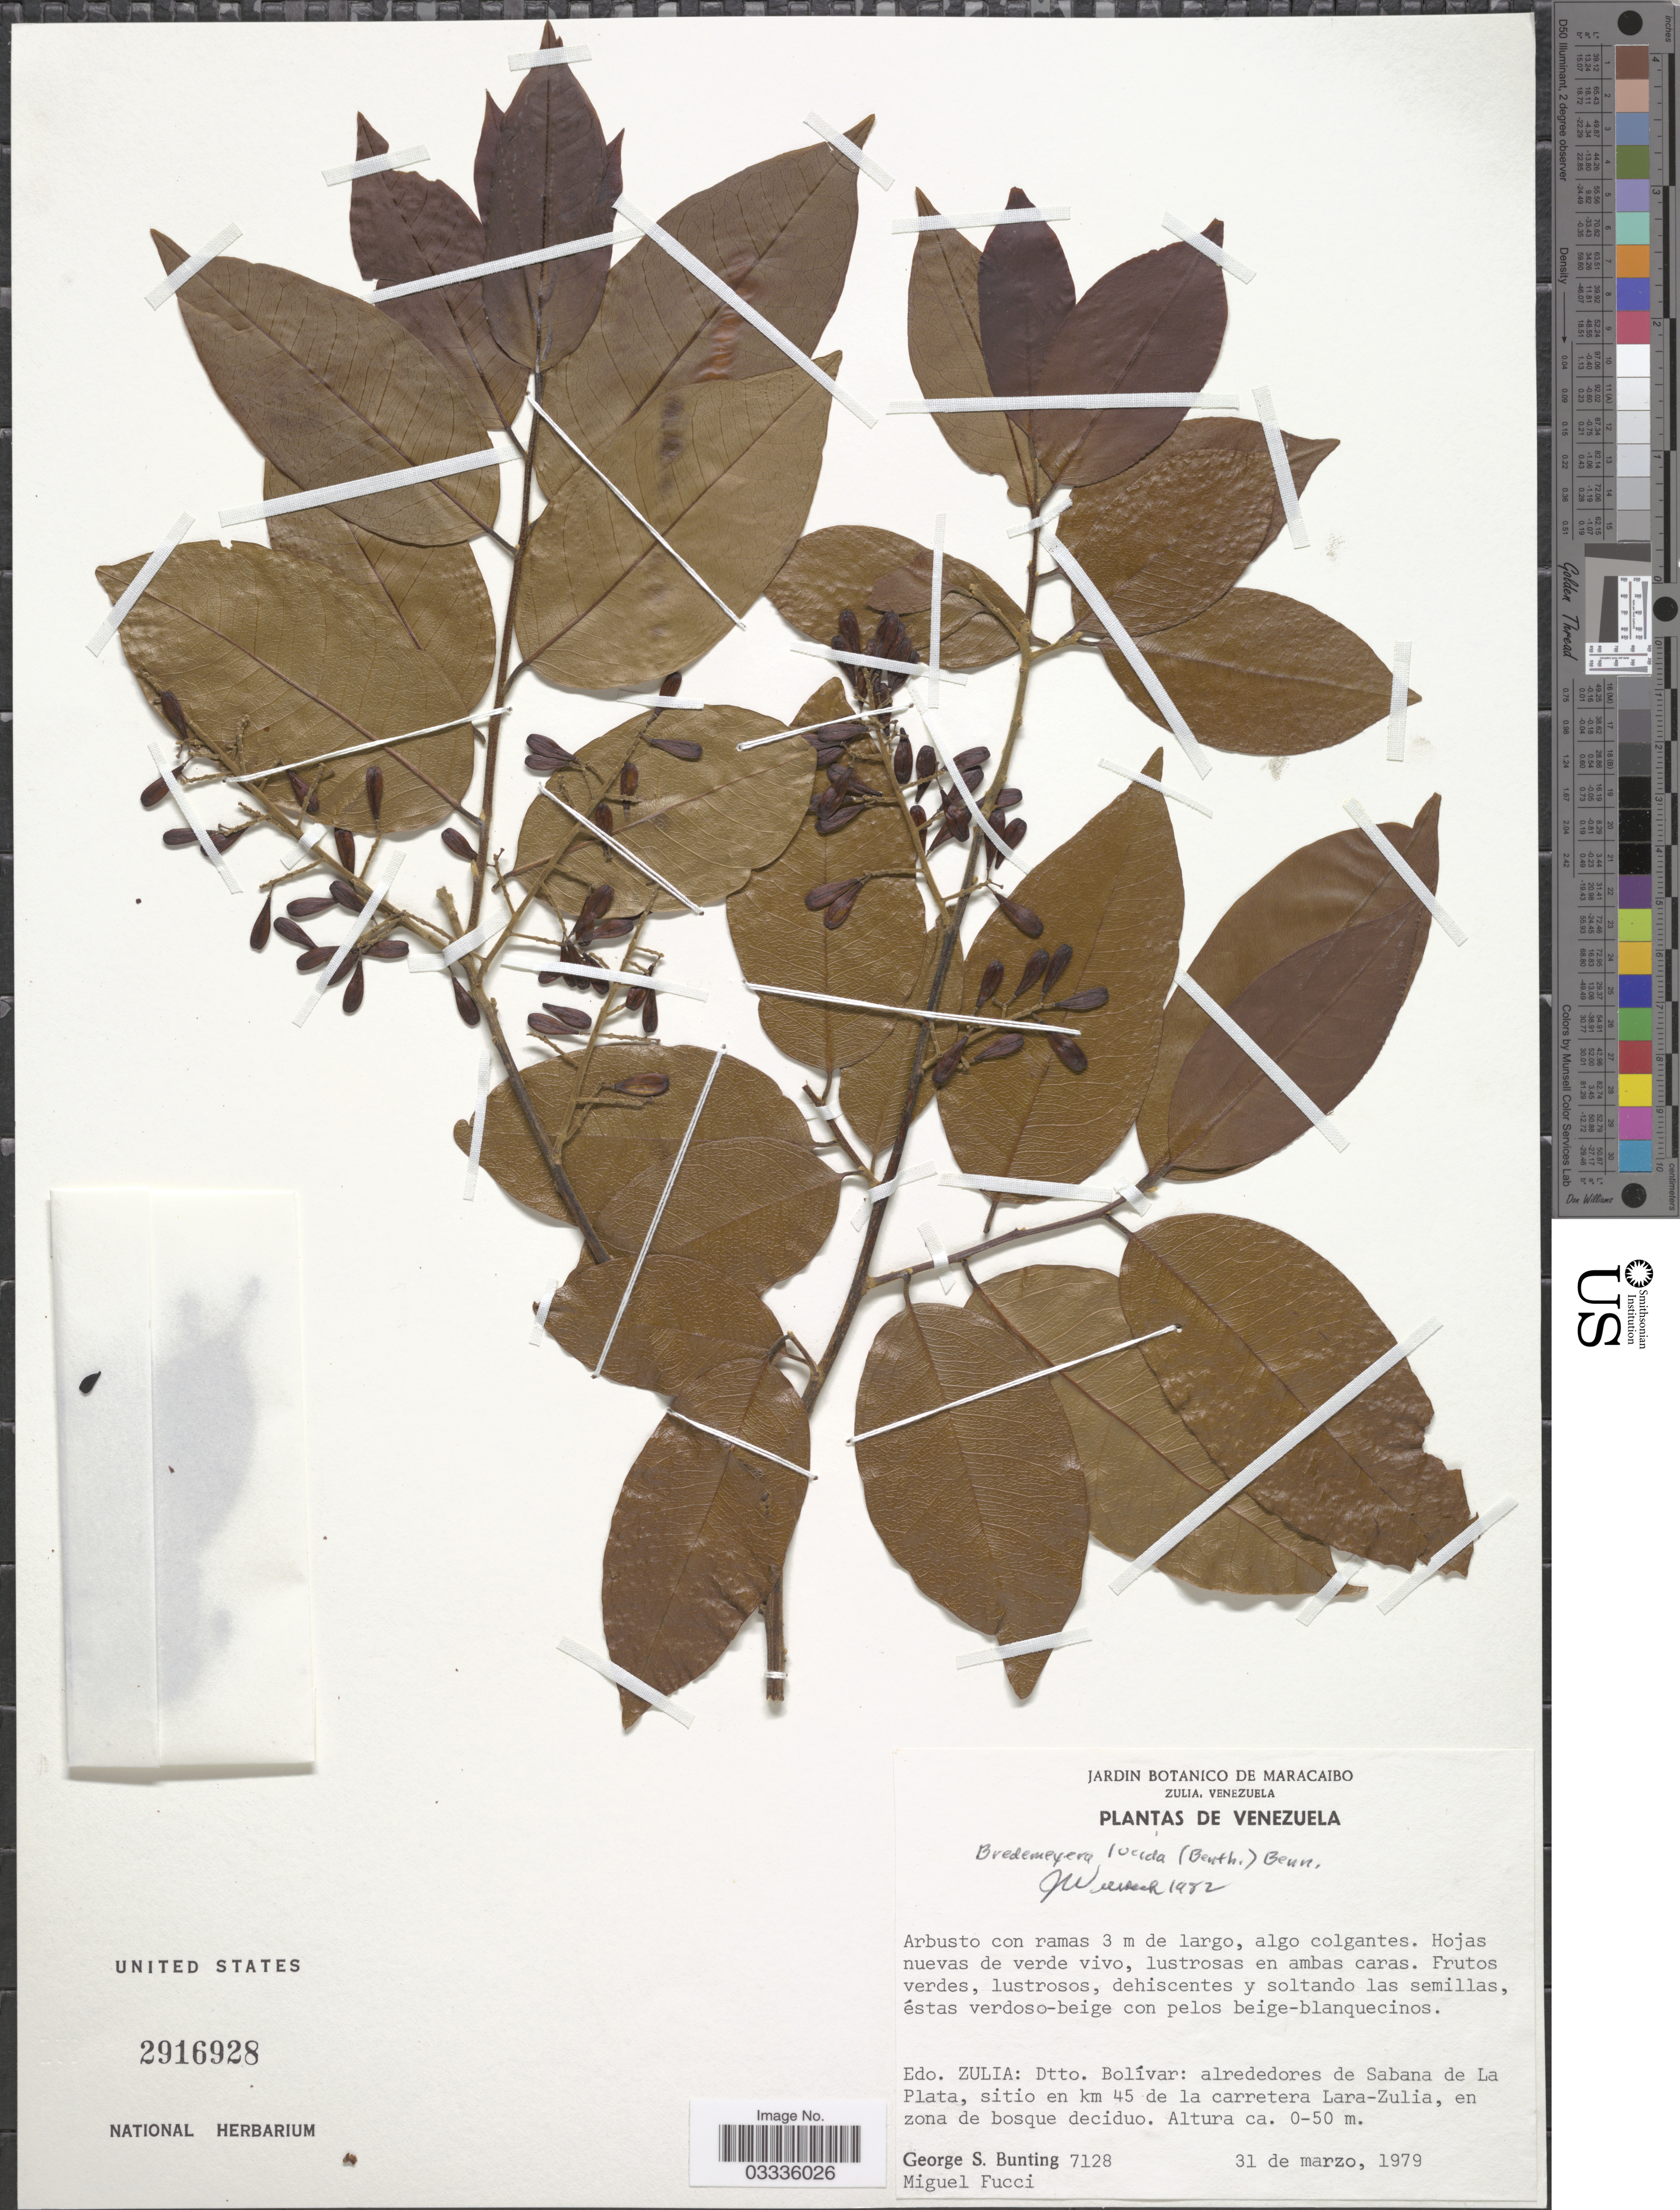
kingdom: Plantae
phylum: Tracheophyta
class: Magnoliopsida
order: Fabales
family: Polygalaceae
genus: Bredemeyera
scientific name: Bredemeyera lucida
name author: (Benth.) Klotzsch ex Hassk.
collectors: G. S. Bunting & M. Fucci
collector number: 7128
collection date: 1979-03-31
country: Venezuela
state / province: Zulia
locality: Dtto. Bolívar: alrededores de Sabana de La Plata, sitio en km 45 de la carretera Lara-Zulia.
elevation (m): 0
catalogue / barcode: US 2916928